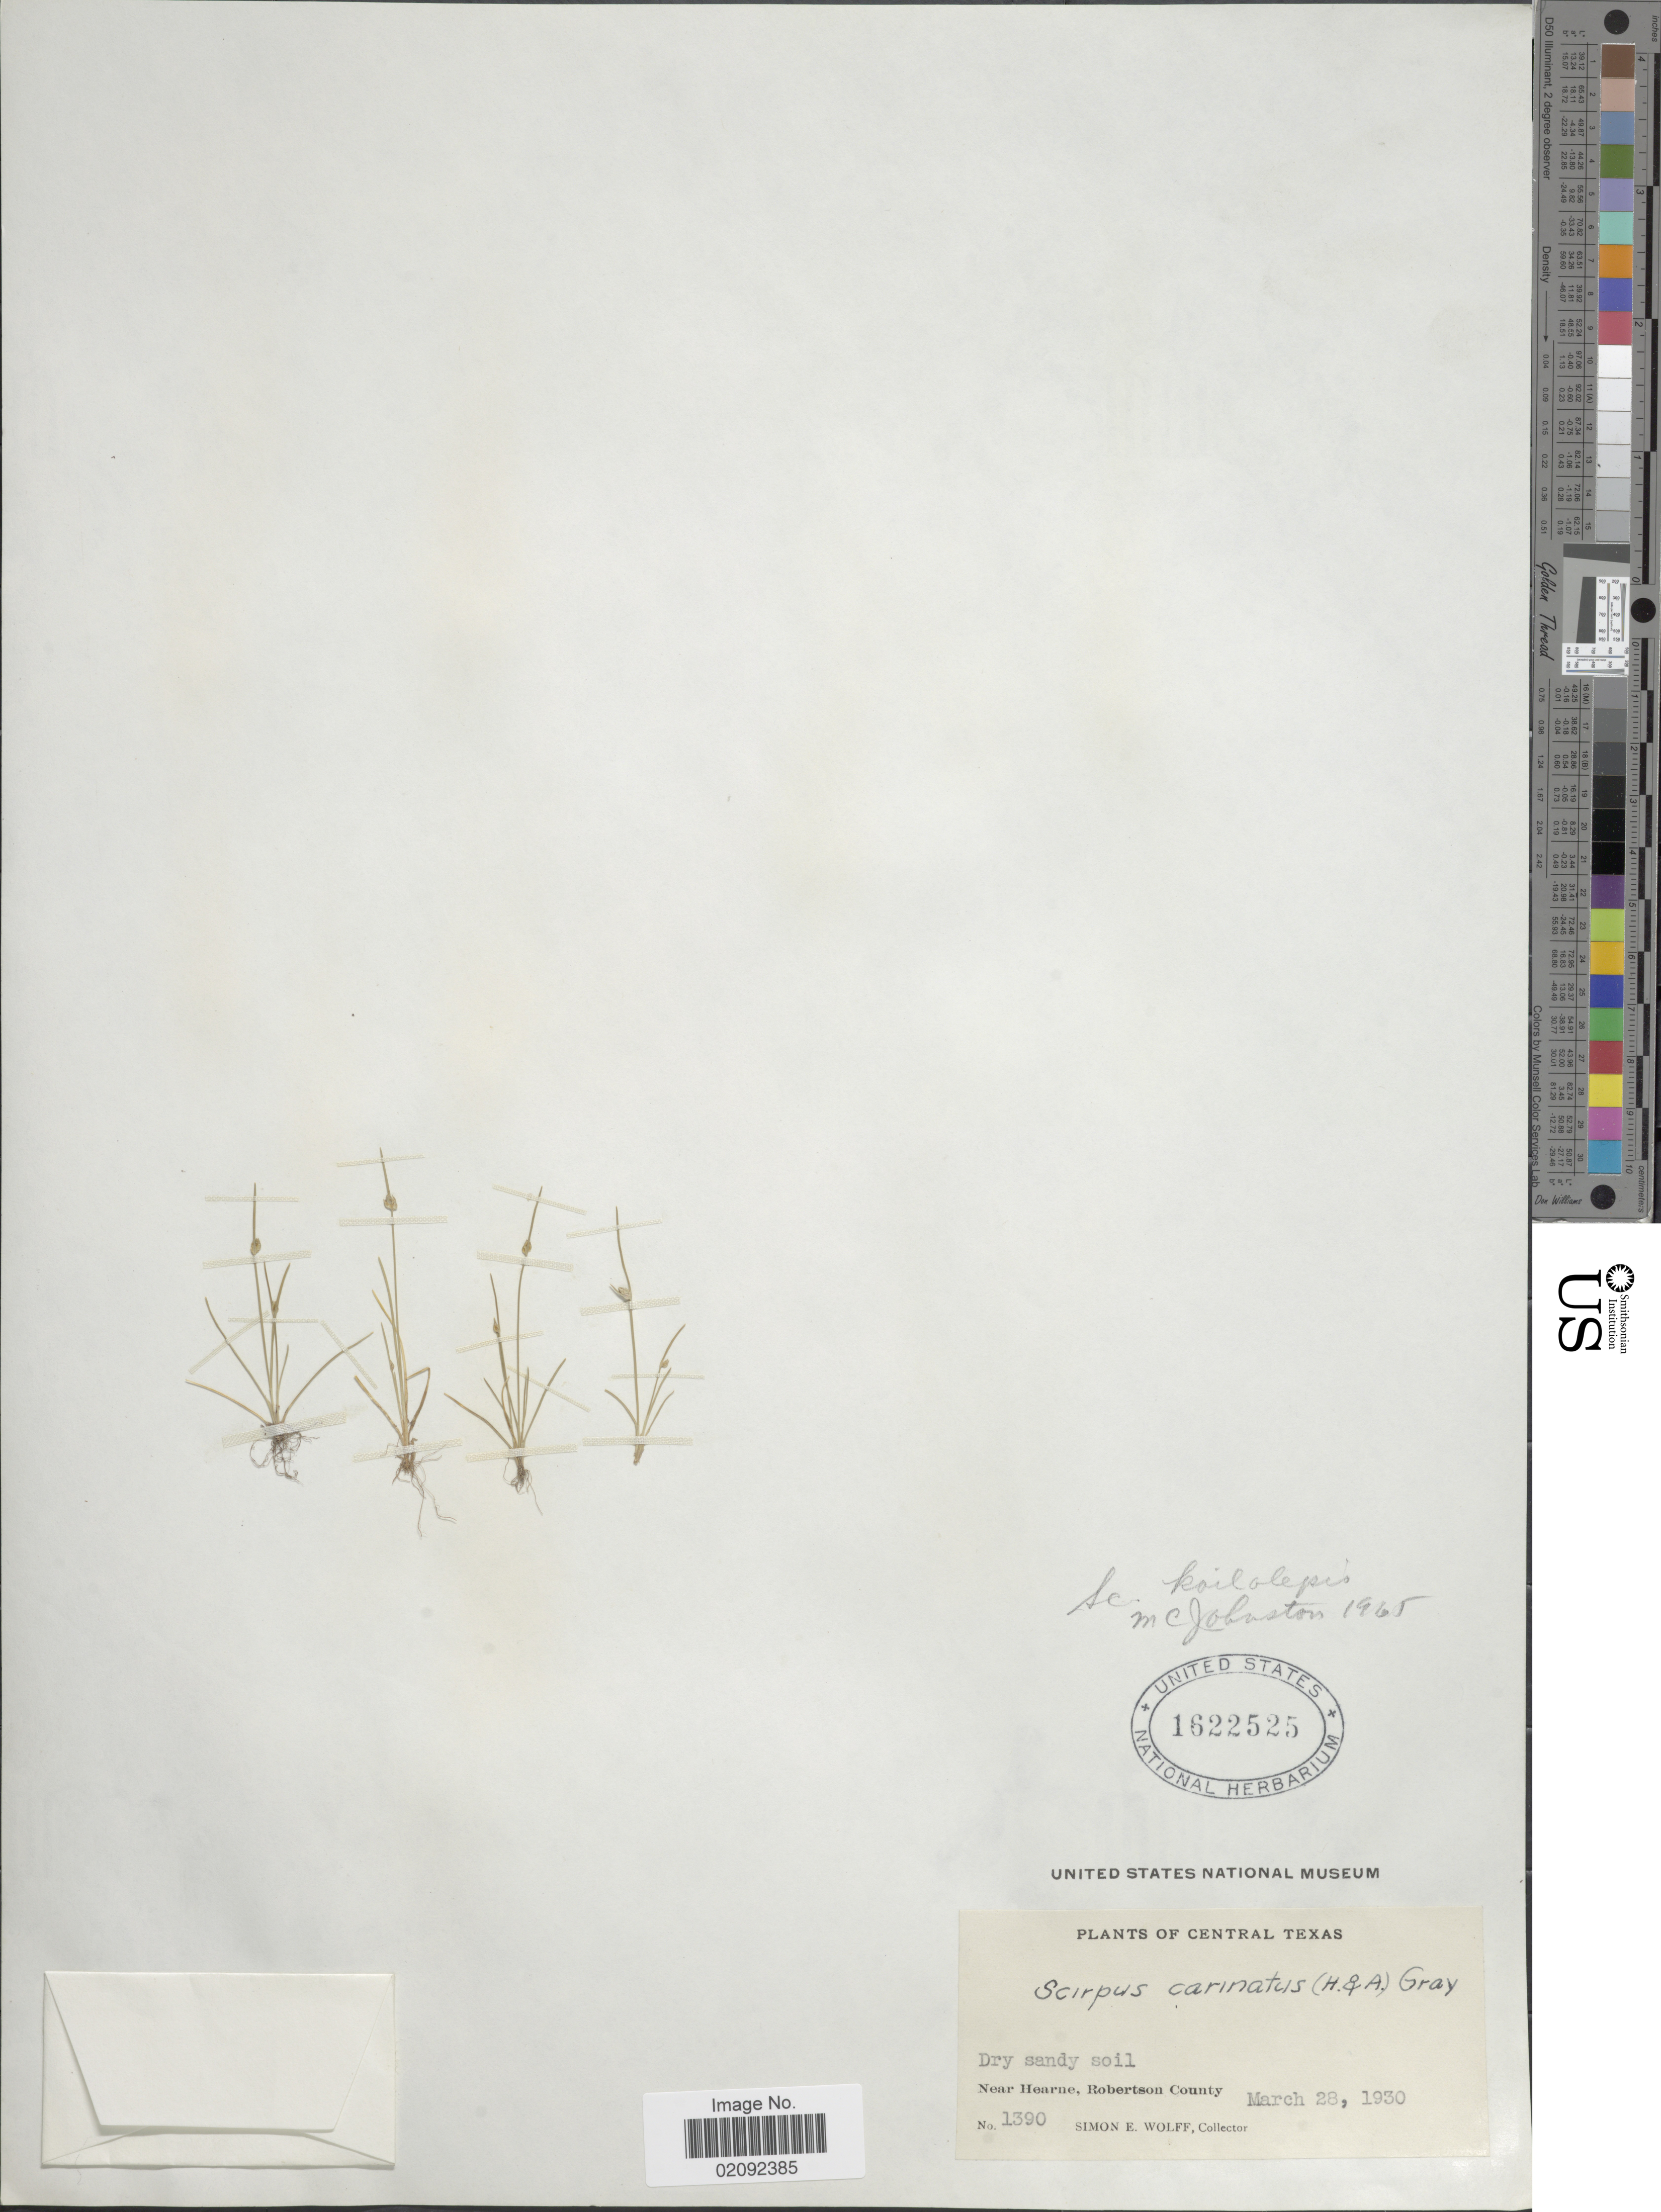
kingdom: Plantae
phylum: Tracheophyta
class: Liliopsida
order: Poales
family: Cyperaceae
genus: Isolepis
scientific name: Isolepis carinata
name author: Hook. & Arn. ex Torr.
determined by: Strong, M. T., (US), Smithsonian Institution - National Museum of Natural History (UNITED STATES)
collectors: S. E. Wolff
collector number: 1390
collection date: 1930-03-28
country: United States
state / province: Texas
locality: Central Texas, Dry sandy soil, Near Hearne, Robertson County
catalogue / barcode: US 1622525